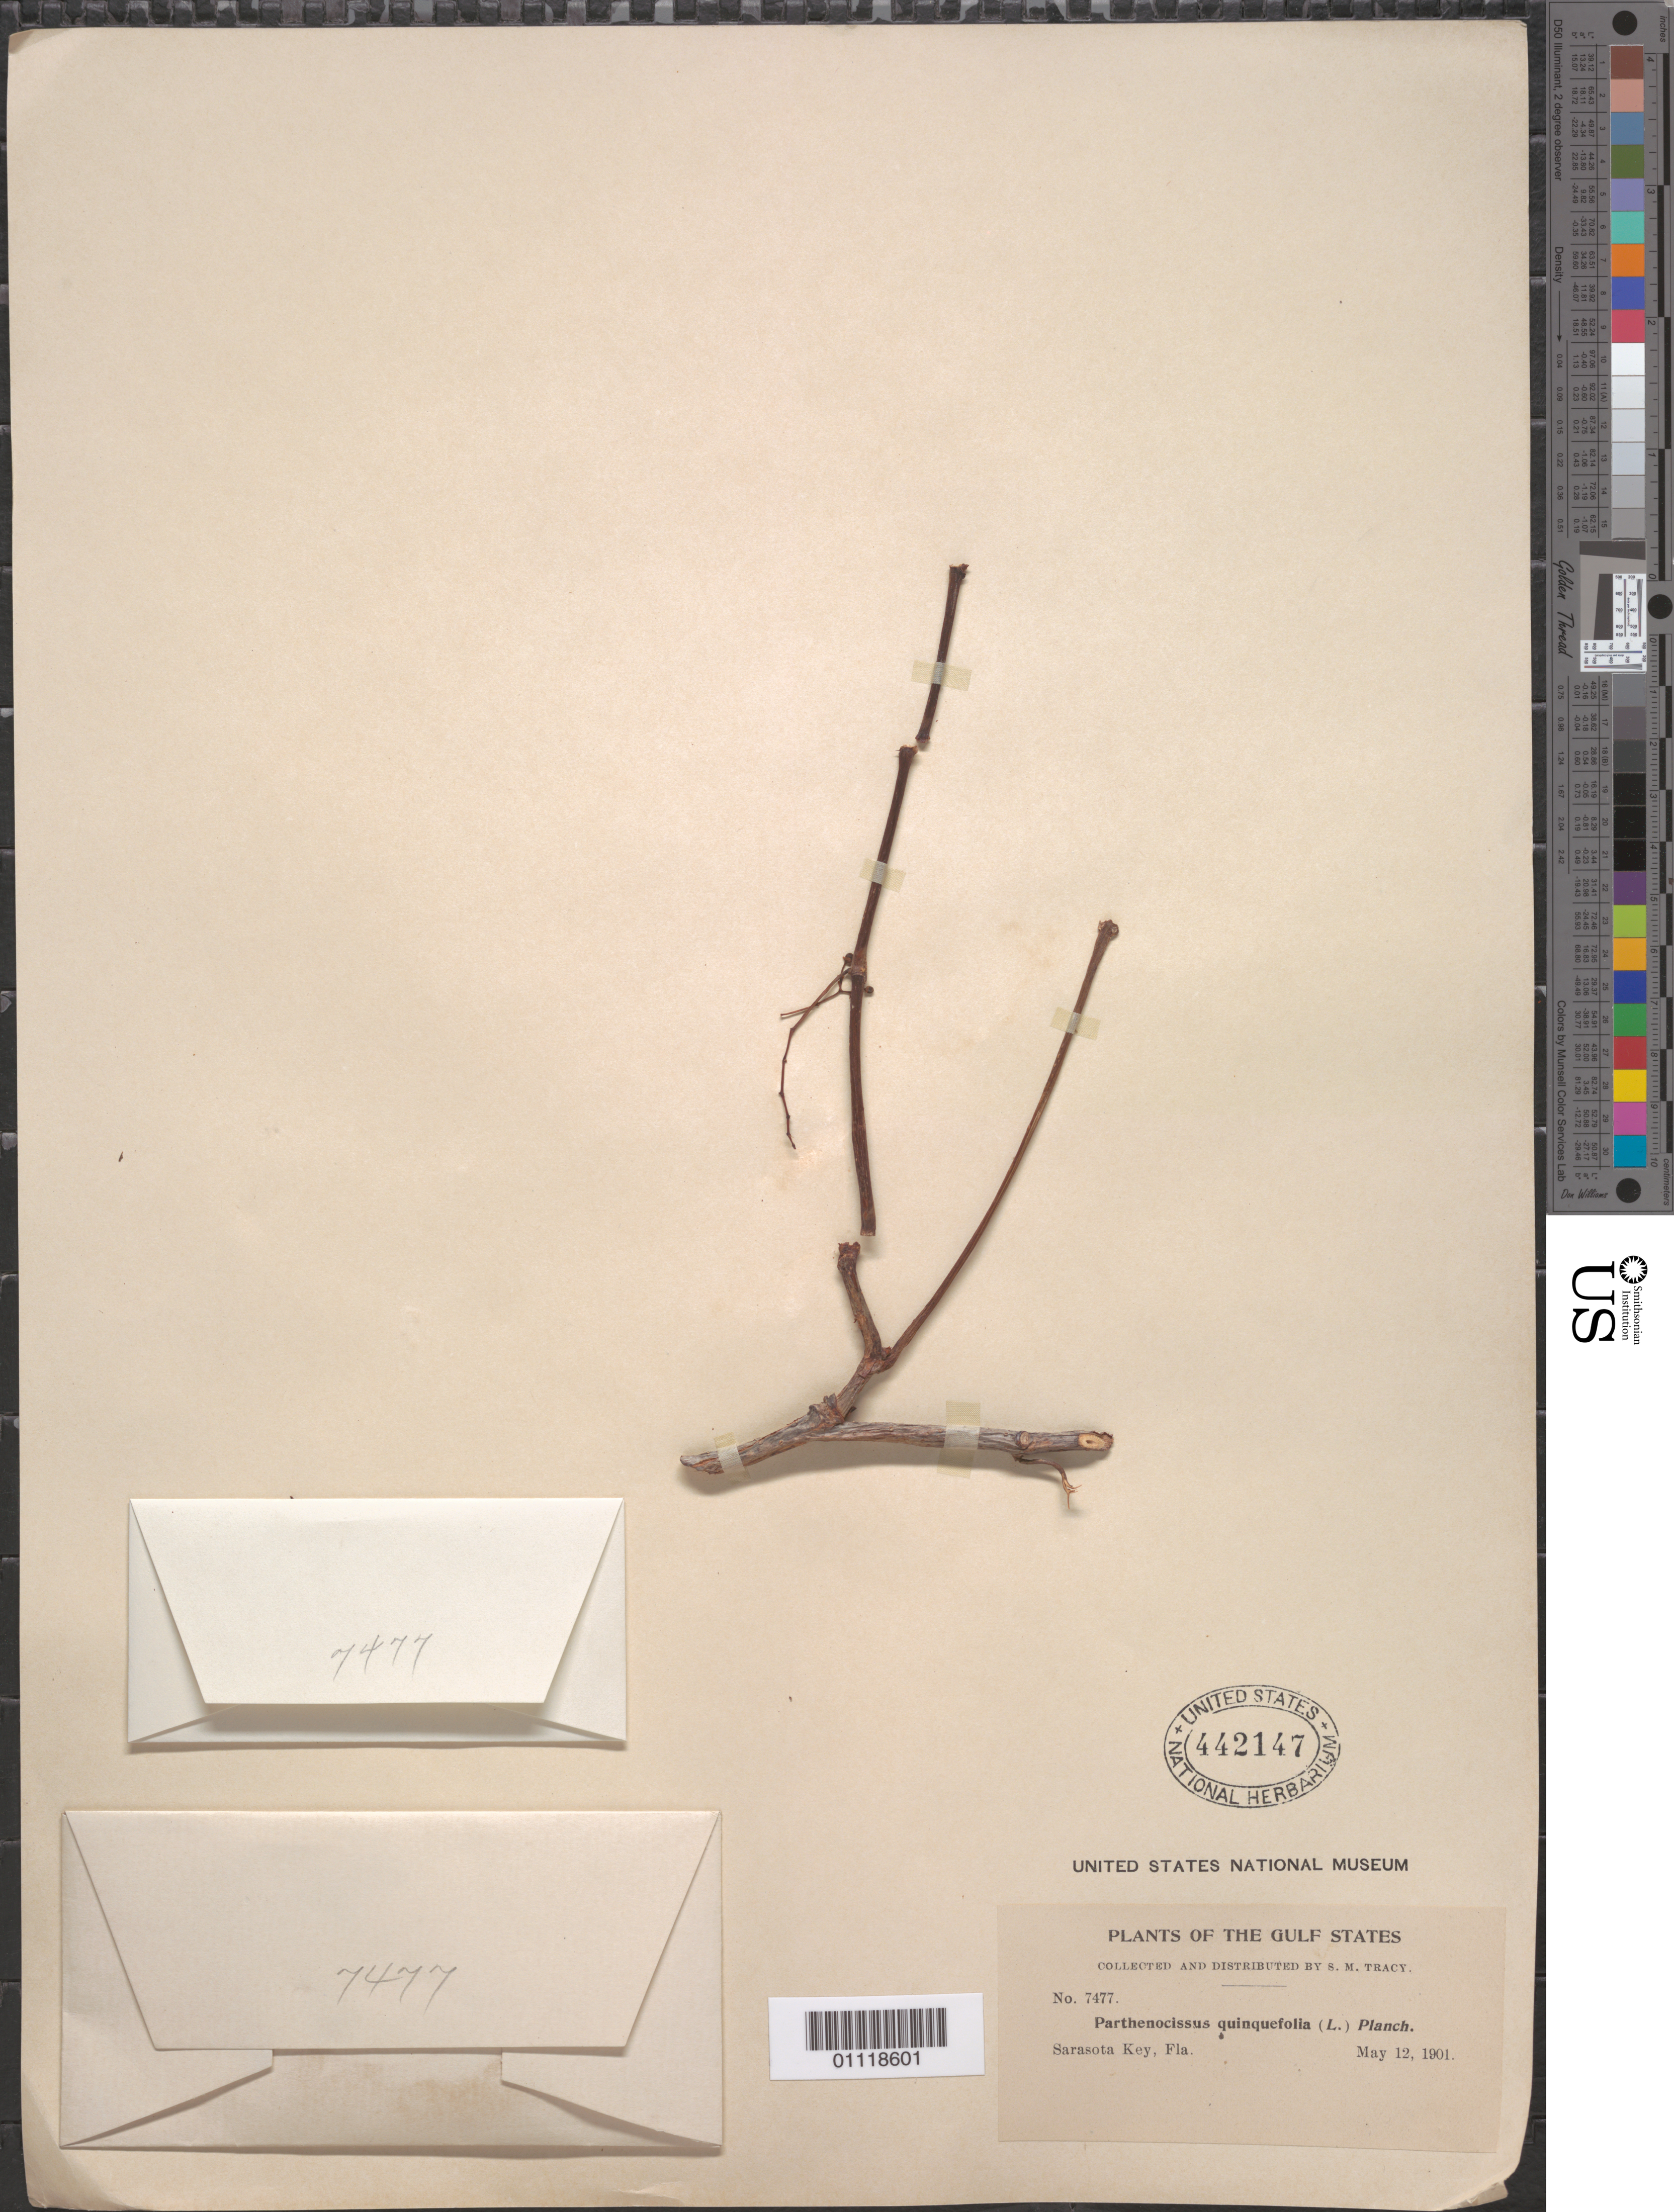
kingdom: Plantae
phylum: Tracheophyta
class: Magnoliopsida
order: Vitales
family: Vitaceae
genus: Parthenocissus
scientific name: Parthenocissus quinquefolia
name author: (L.) Planch.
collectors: S. M. Tracy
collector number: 7477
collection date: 1901-05-12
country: United States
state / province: Florida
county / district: Lee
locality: Sarasota Key.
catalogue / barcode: US 442147